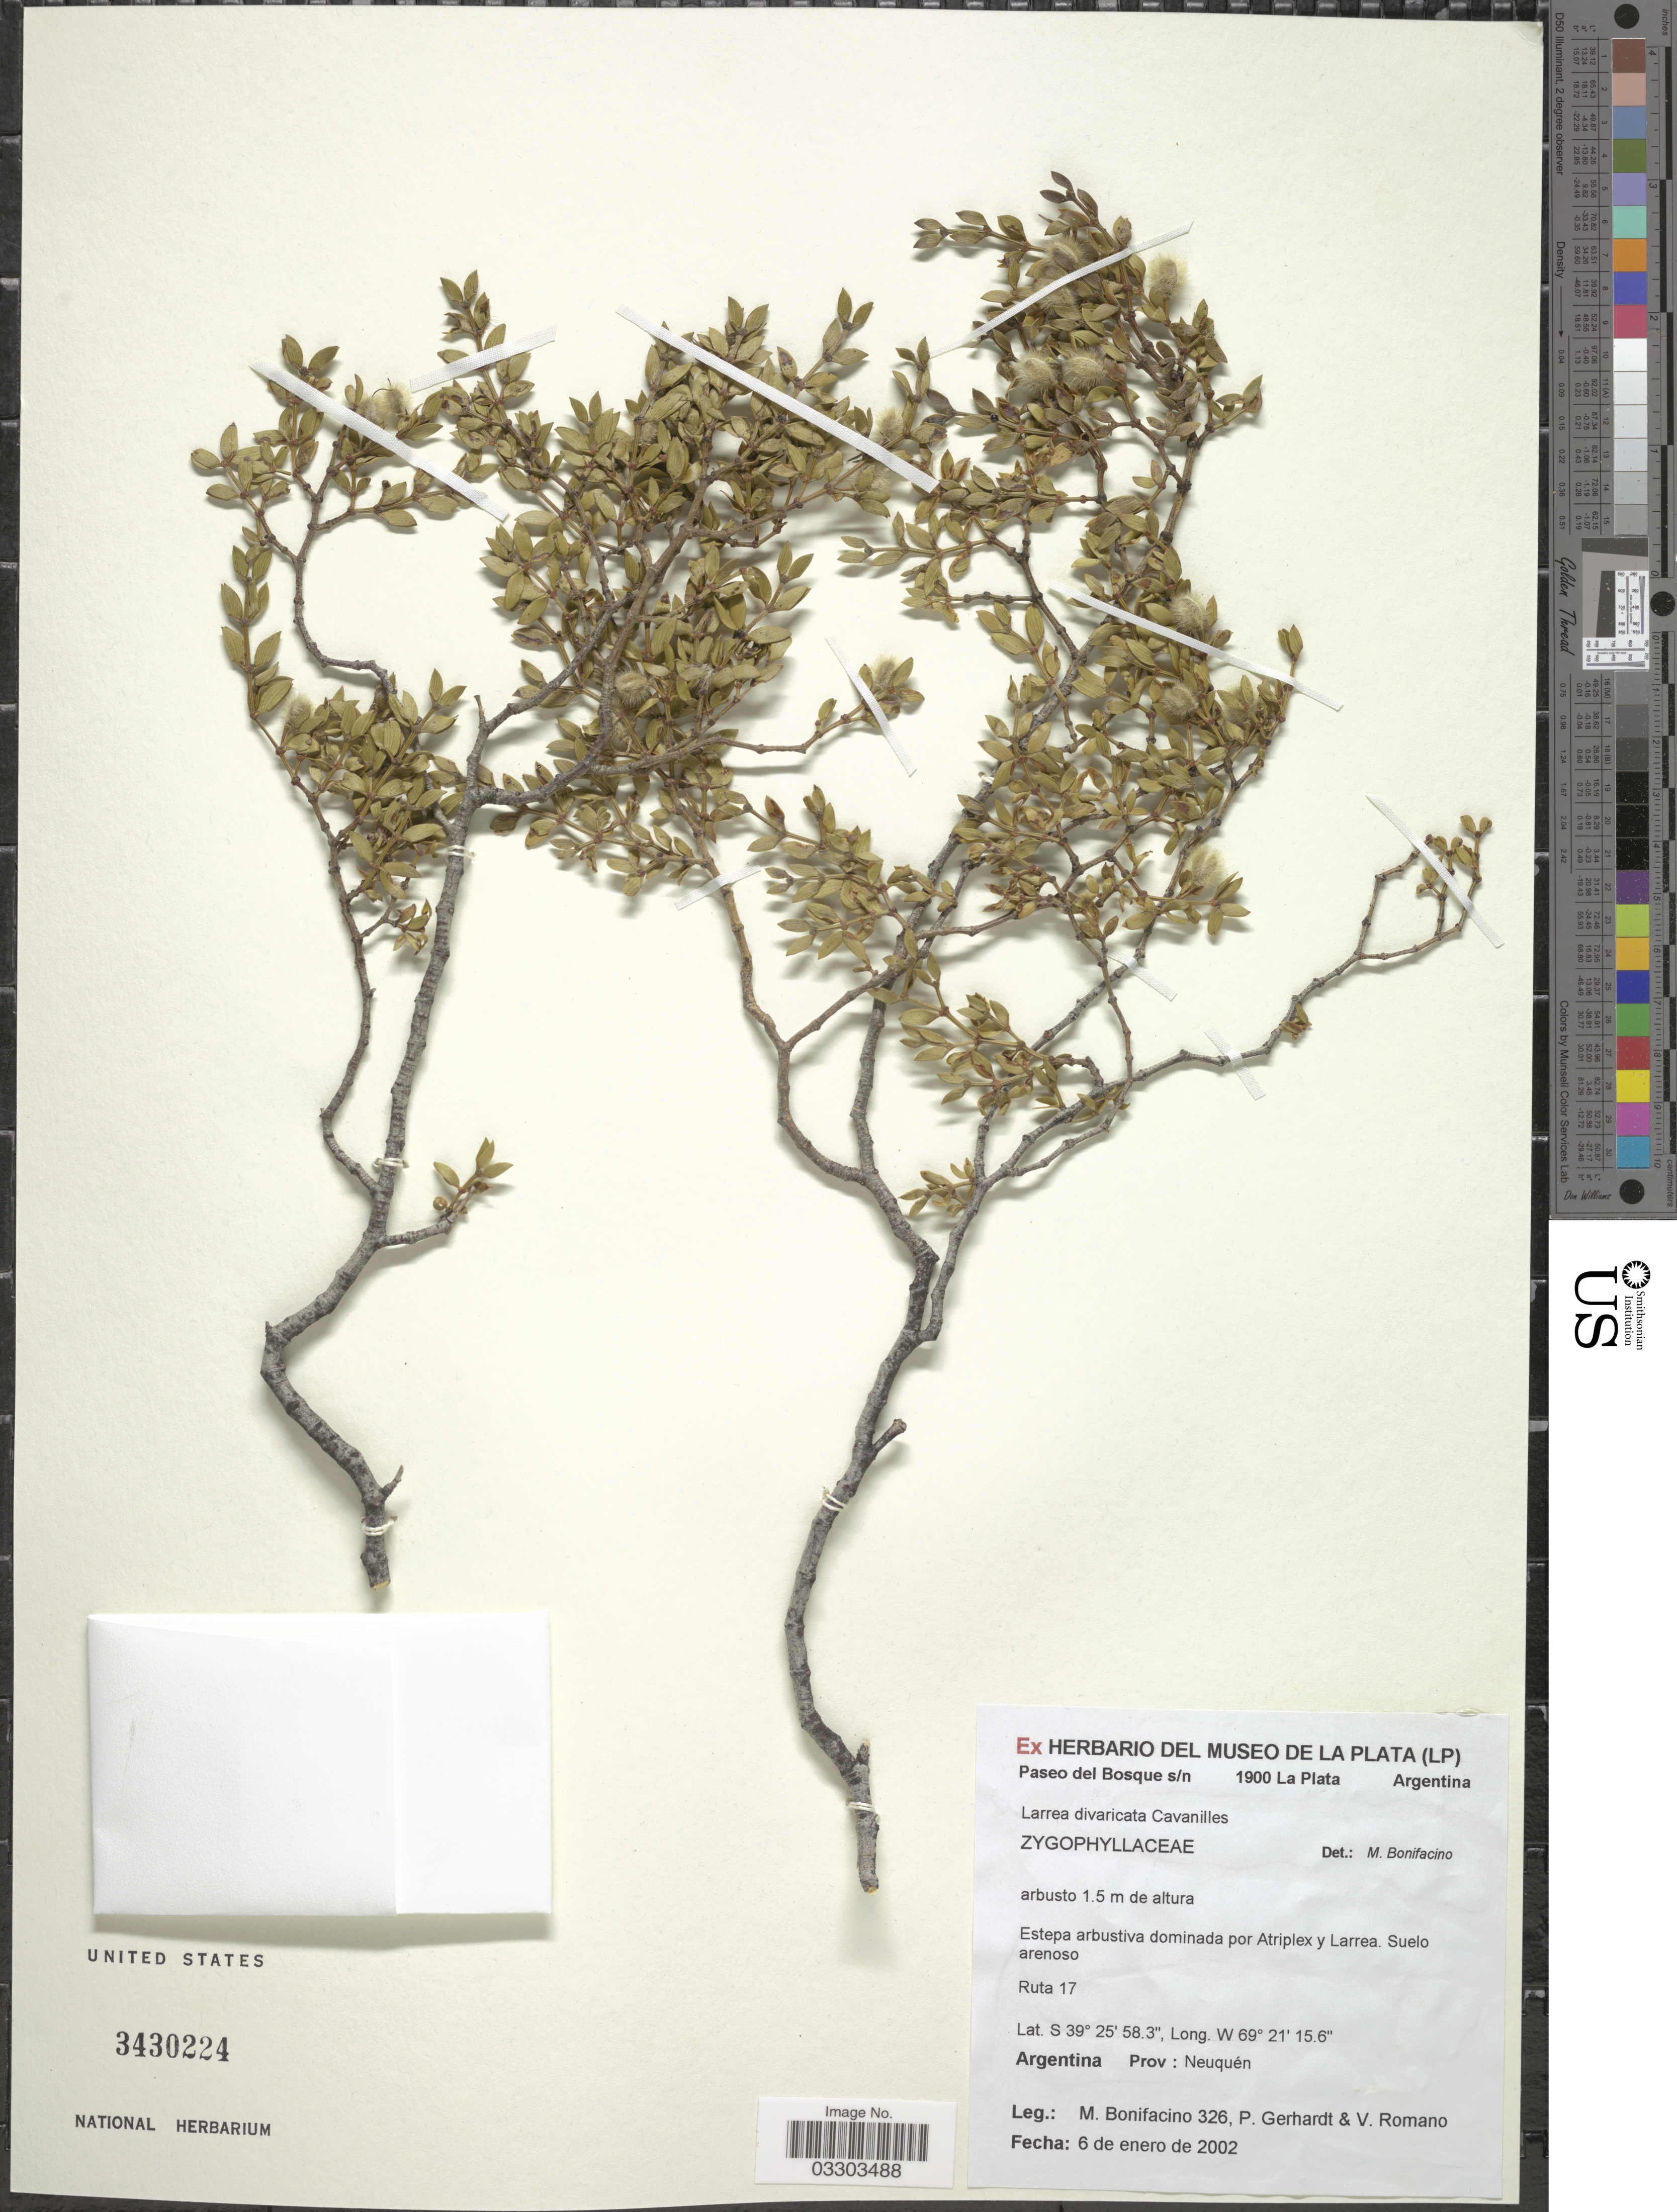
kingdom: Plantae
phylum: Tracheophyta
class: Magnoliopsida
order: Zygophyllales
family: Zygophyllaceae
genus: Larrea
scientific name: Larrea divaricata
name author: Cav.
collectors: M. Bonifacino, P. Gerhardt & V. Romano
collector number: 0326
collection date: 2002-01-06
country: Argentina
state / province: Neuquen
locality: Rute 17.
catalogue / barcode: US 3430224